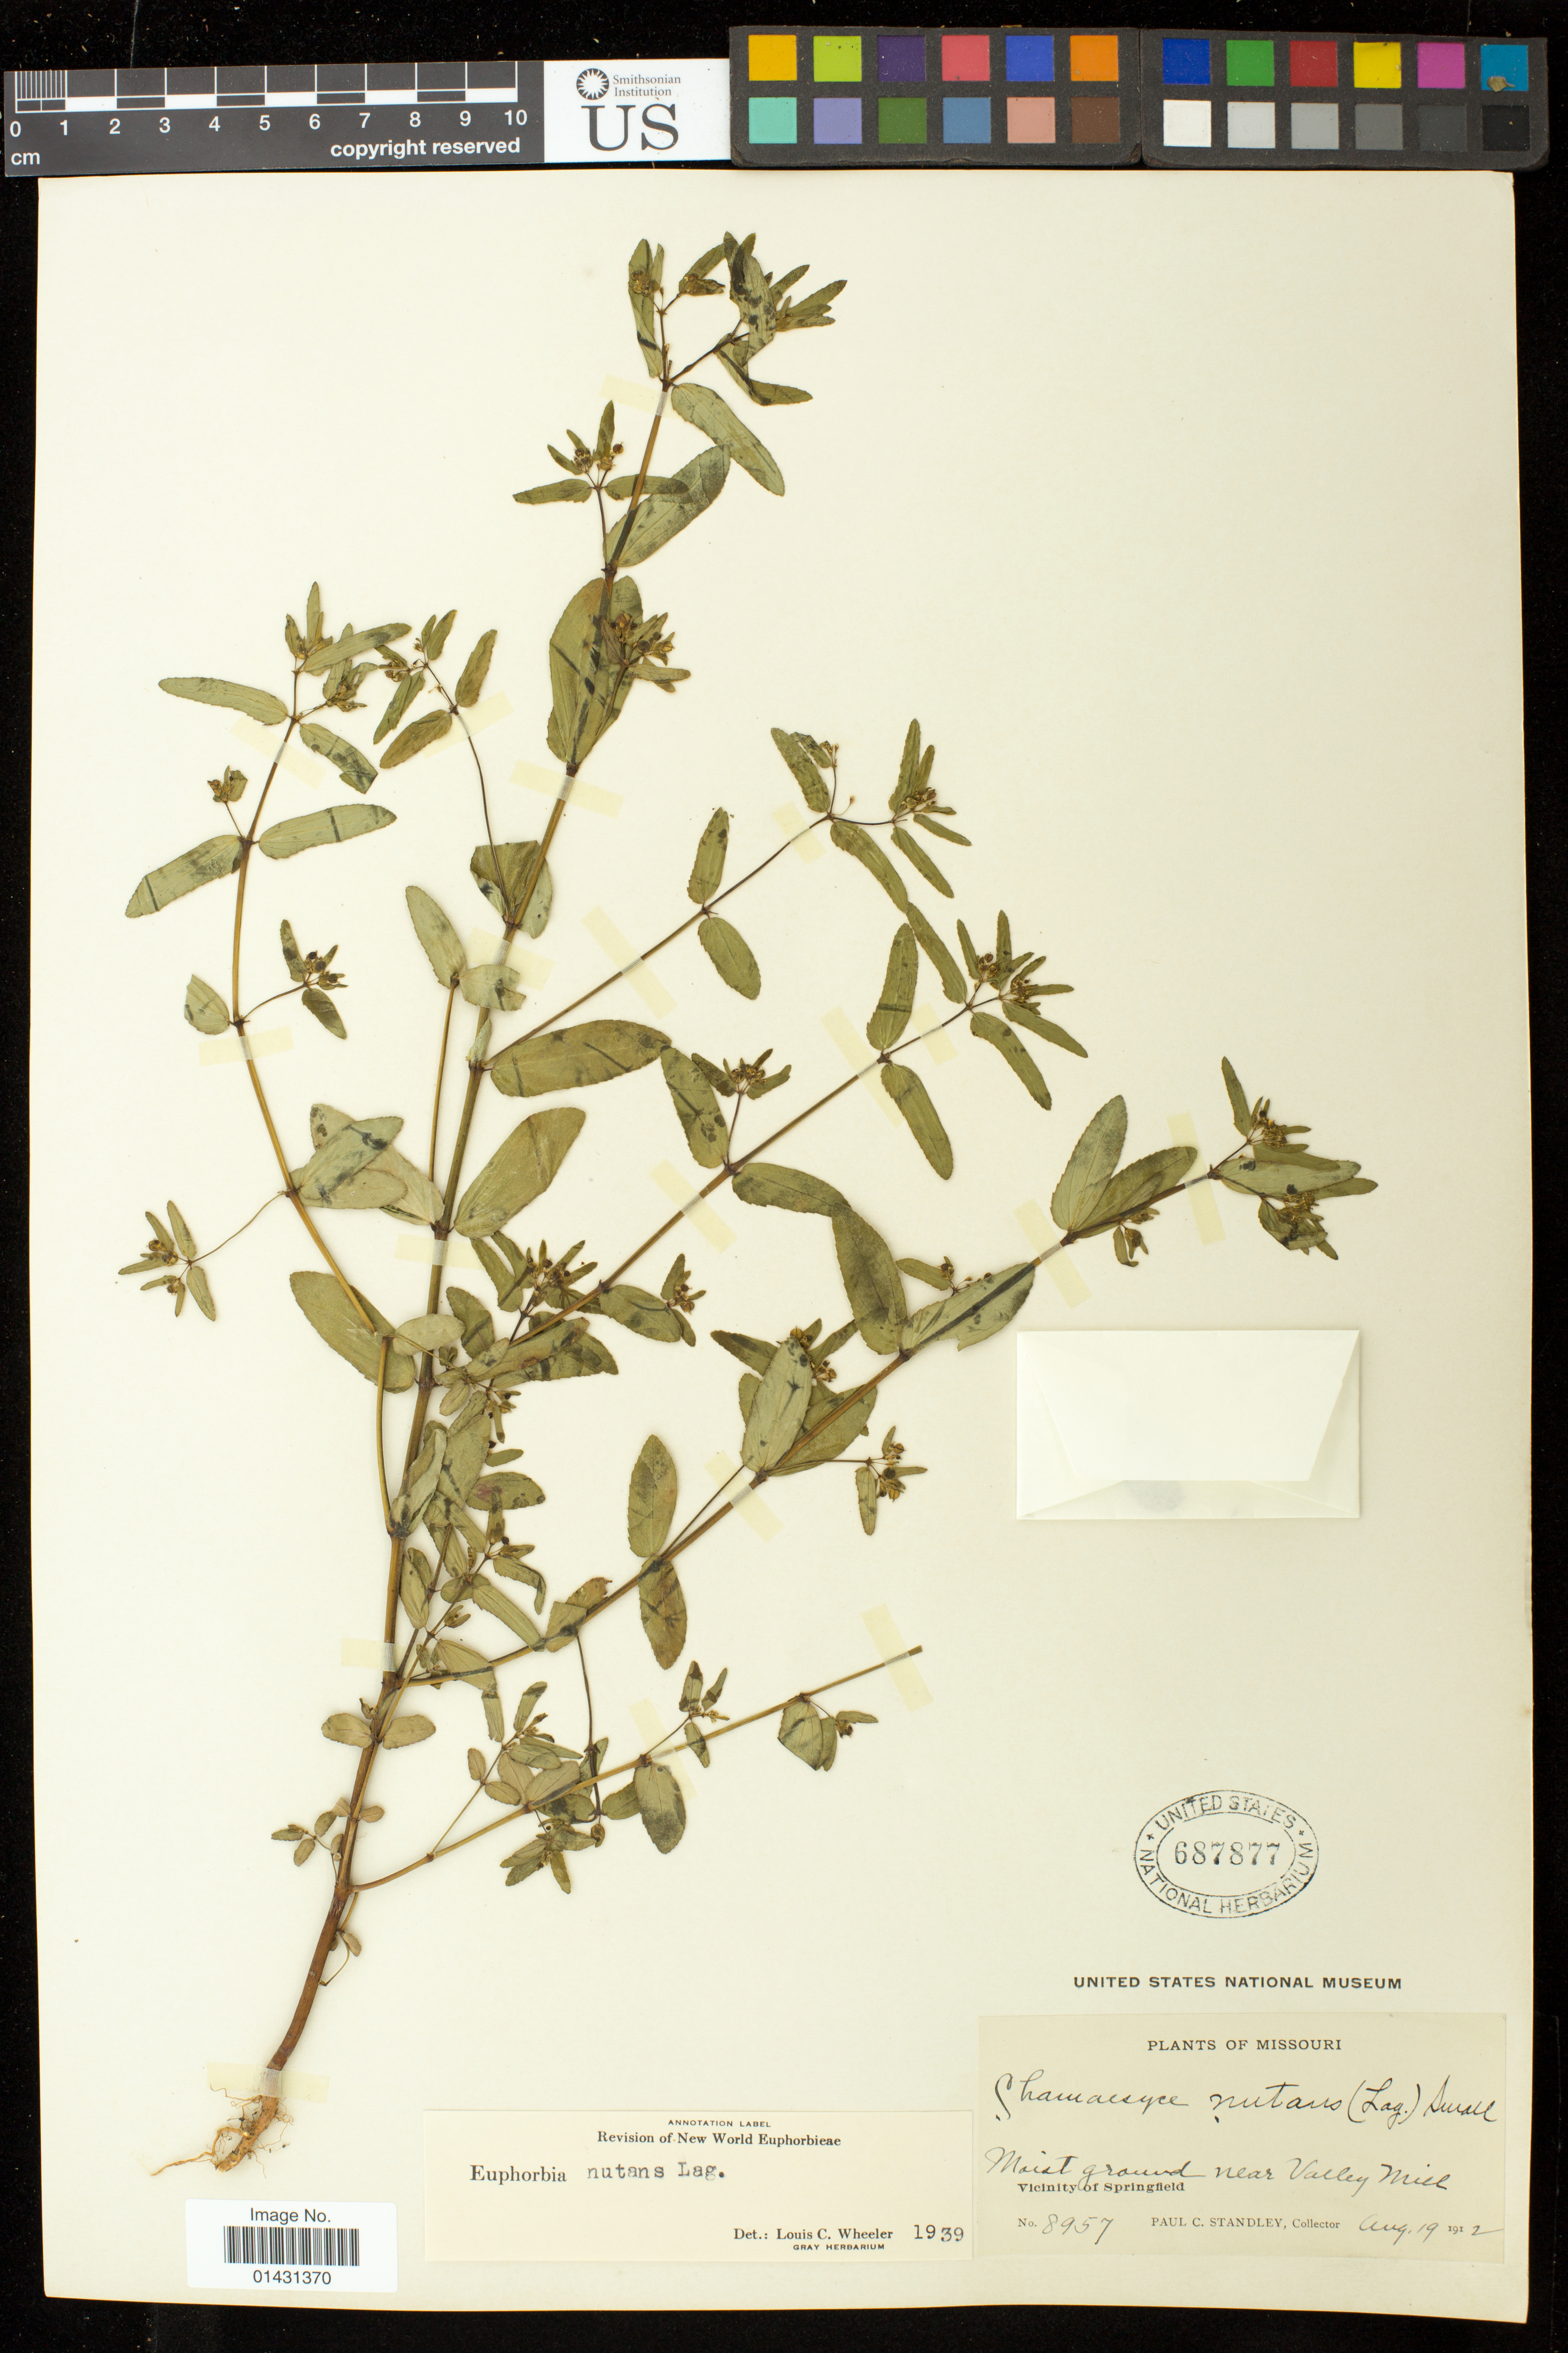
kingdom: Plantae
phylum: Tracheophyta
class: Magnoliopsida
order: Malpighiales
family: Euphorbiaceae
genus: Euphorbia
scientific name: Euphorbia maculata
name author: L.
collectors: P. C. Standley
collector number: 8957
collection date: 1912-08-19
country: United States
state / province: Missouri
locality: near Valley Mill Vicinity of Springfield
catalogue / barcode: US 687877